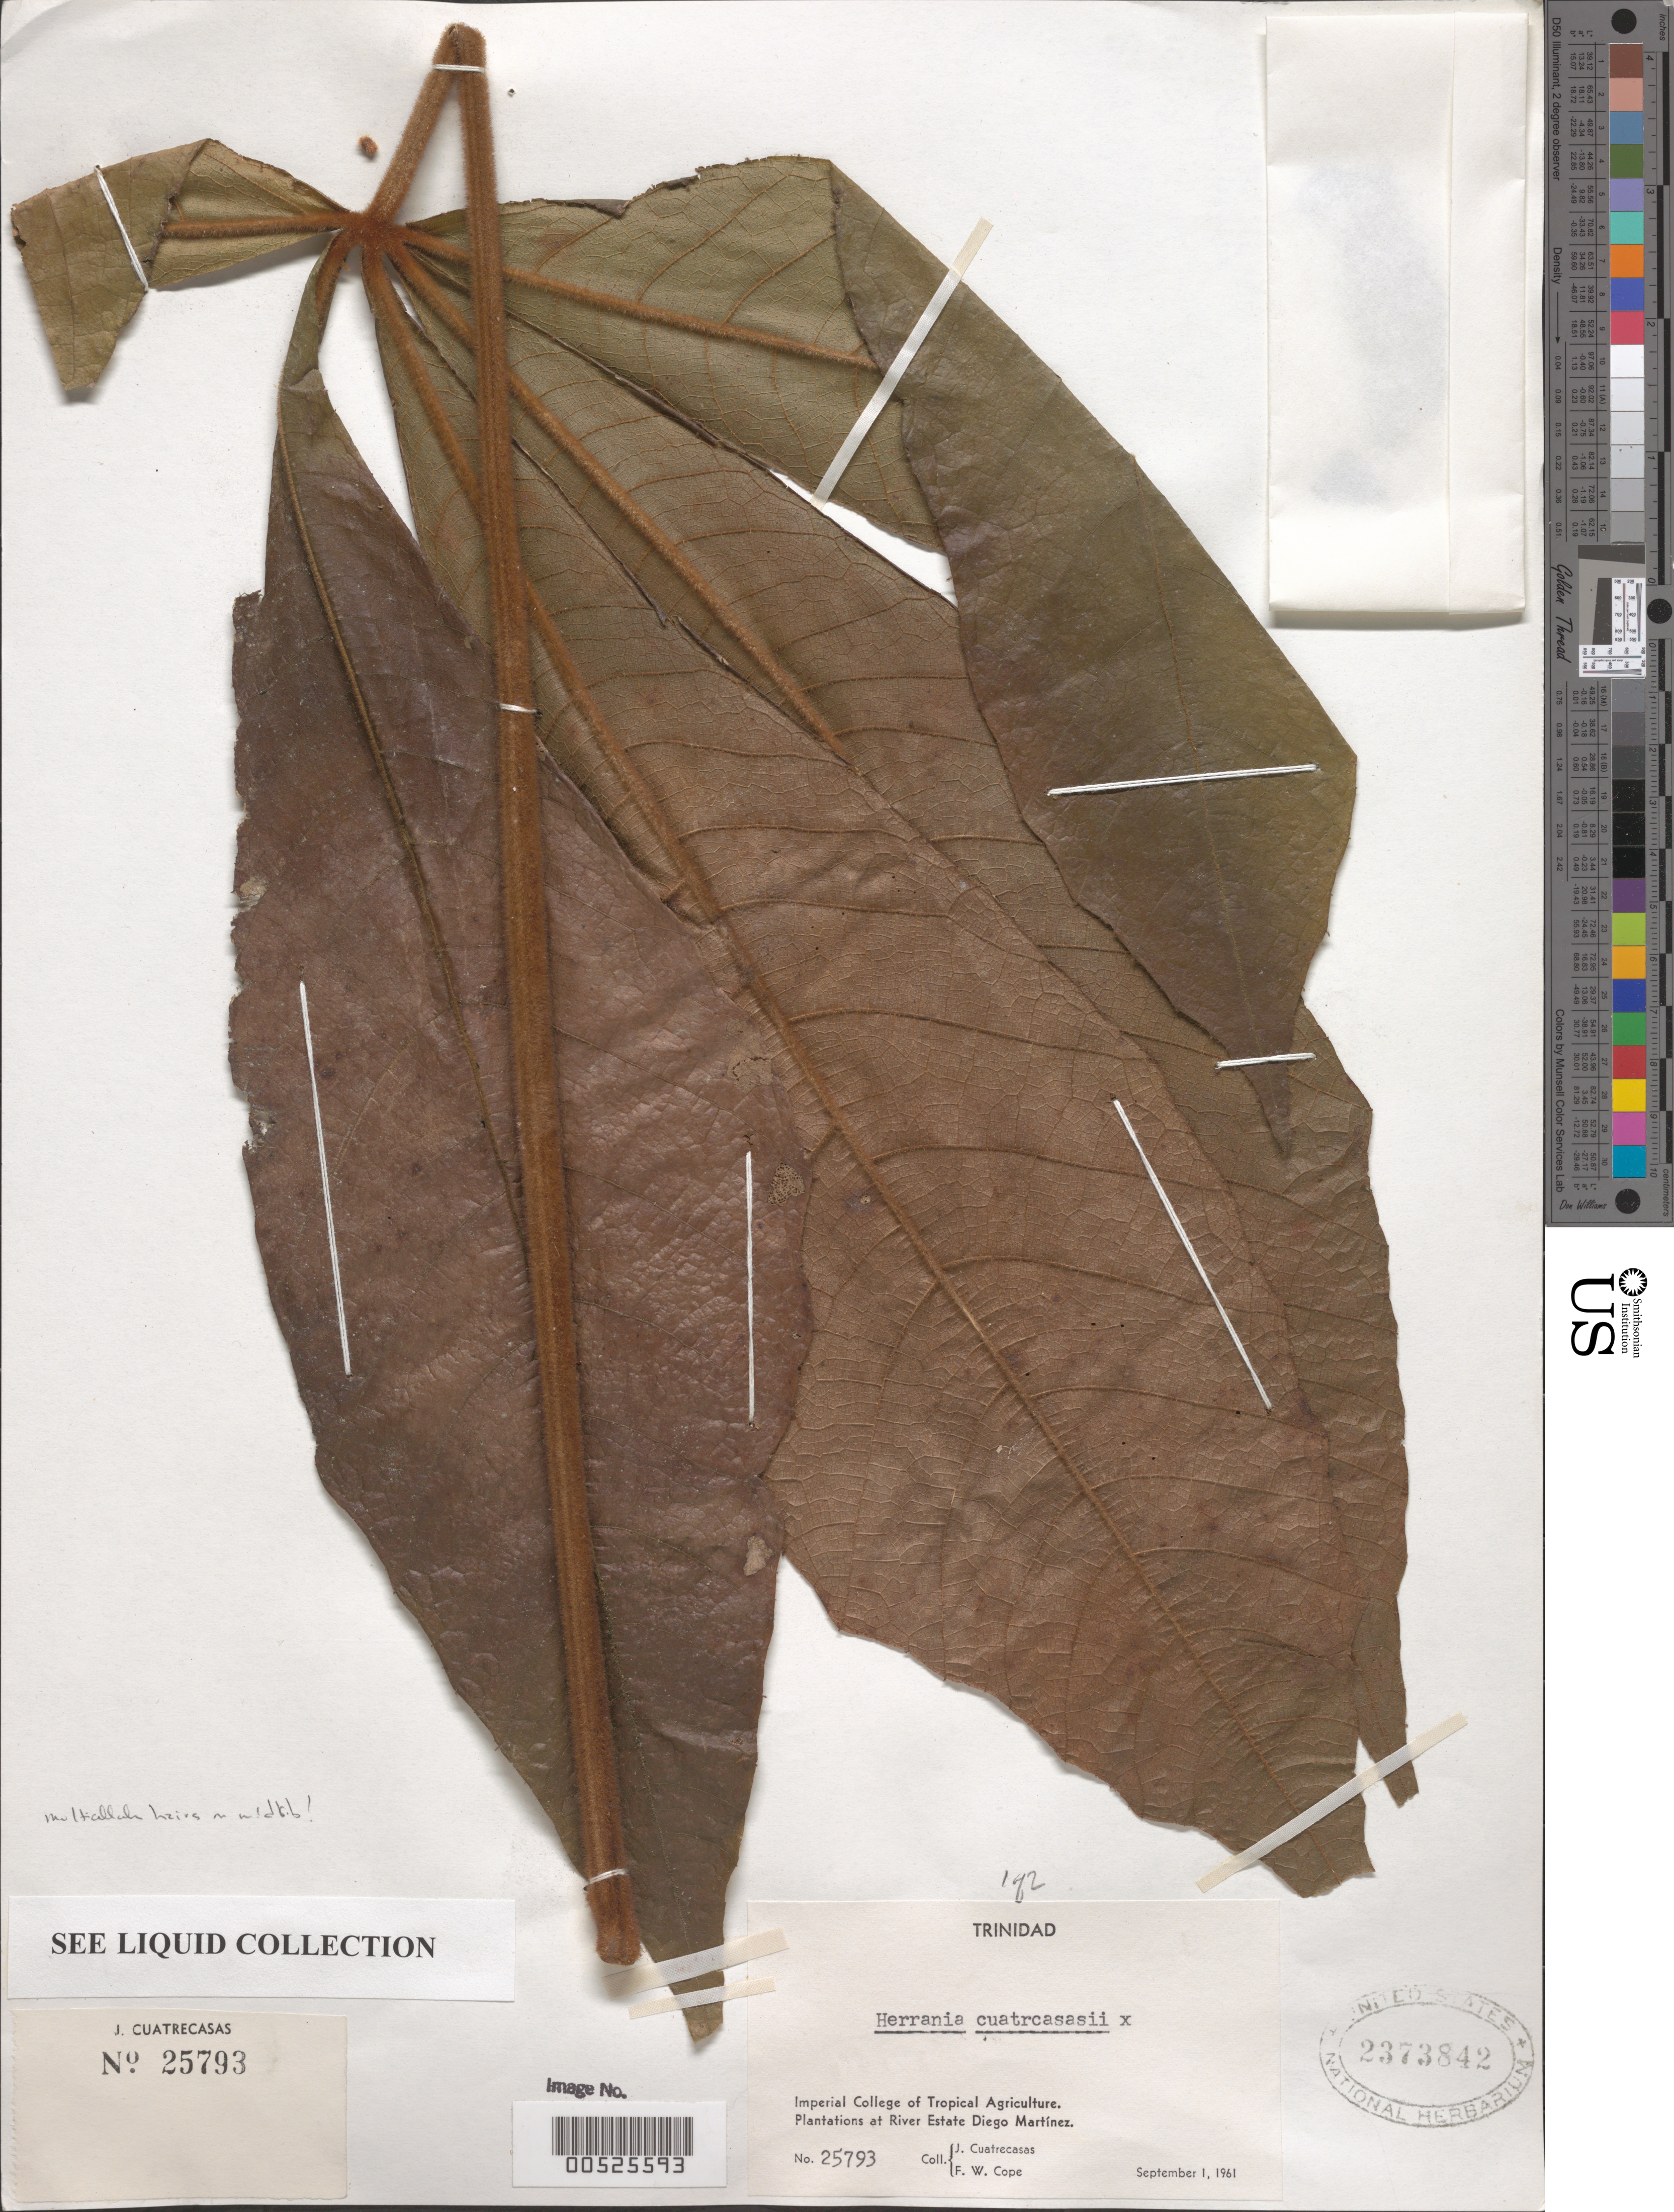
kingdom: Plantae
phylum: Tracheophyta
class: Magnoliopsida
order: Malvales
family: Malvaceae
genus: Herrania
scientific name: Herrania x cuatrecasasii, ined.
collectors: J. Cuatrecasas & F. Cope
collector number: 25793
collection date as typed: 01 Sep 1961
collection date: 1961-09-01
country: Trinidad and Tobago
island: Trinidad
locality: Imperial College of Tropical Agriculture, plantations at River Estate Diego Martinez.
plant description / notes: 1 of 2 2 of 2: USNH 2373842; BC 00525593; SEE LIQUID COLLECTION SEE BULKY FRUIT COLLECTION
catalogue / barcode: US 2373842